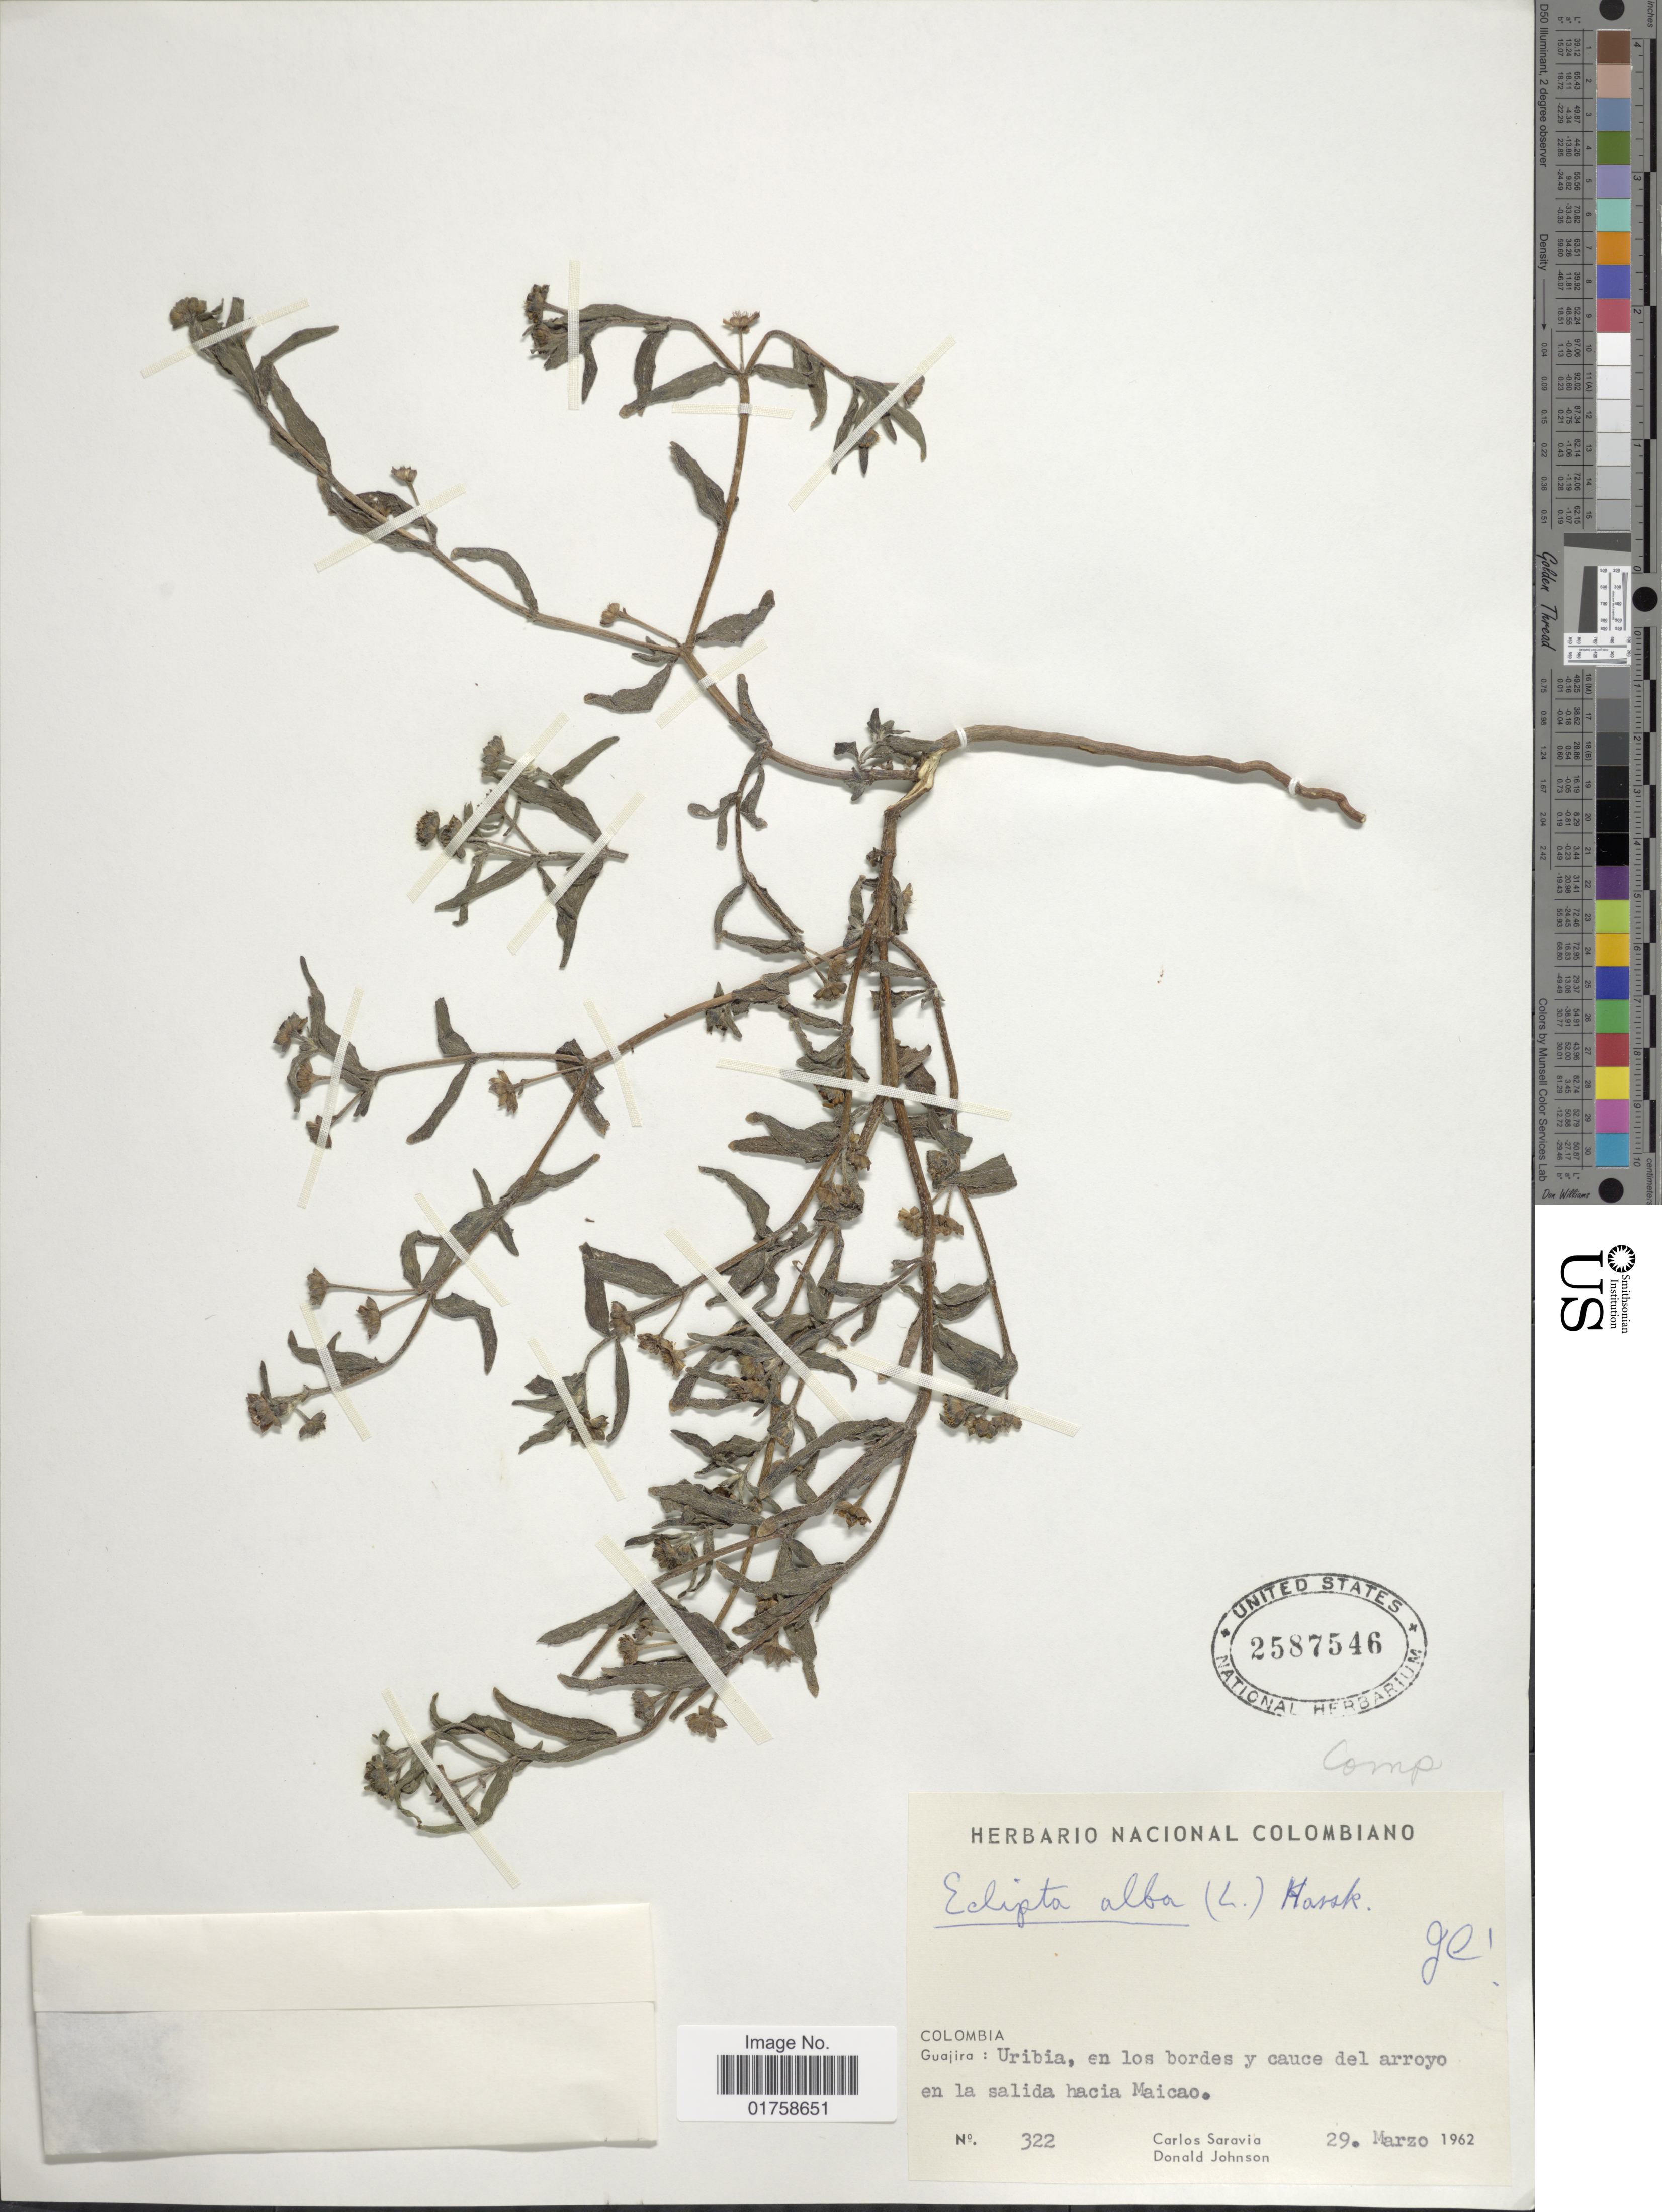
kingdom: Plantae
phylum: Tracheophyta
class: Magnoliopsida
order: Asterales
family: Asteraceae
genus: Eclipta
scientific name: Eclipta alba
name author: (L.) Hassk.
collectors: C. Saravia & D. Johnson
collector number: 322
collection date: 1962-03-29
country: Colombia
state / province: La Guajira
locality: Colombia: Guajira, en los bordes y cauce del arroyo en la salida hacia Maicao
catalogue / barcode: US 2587546